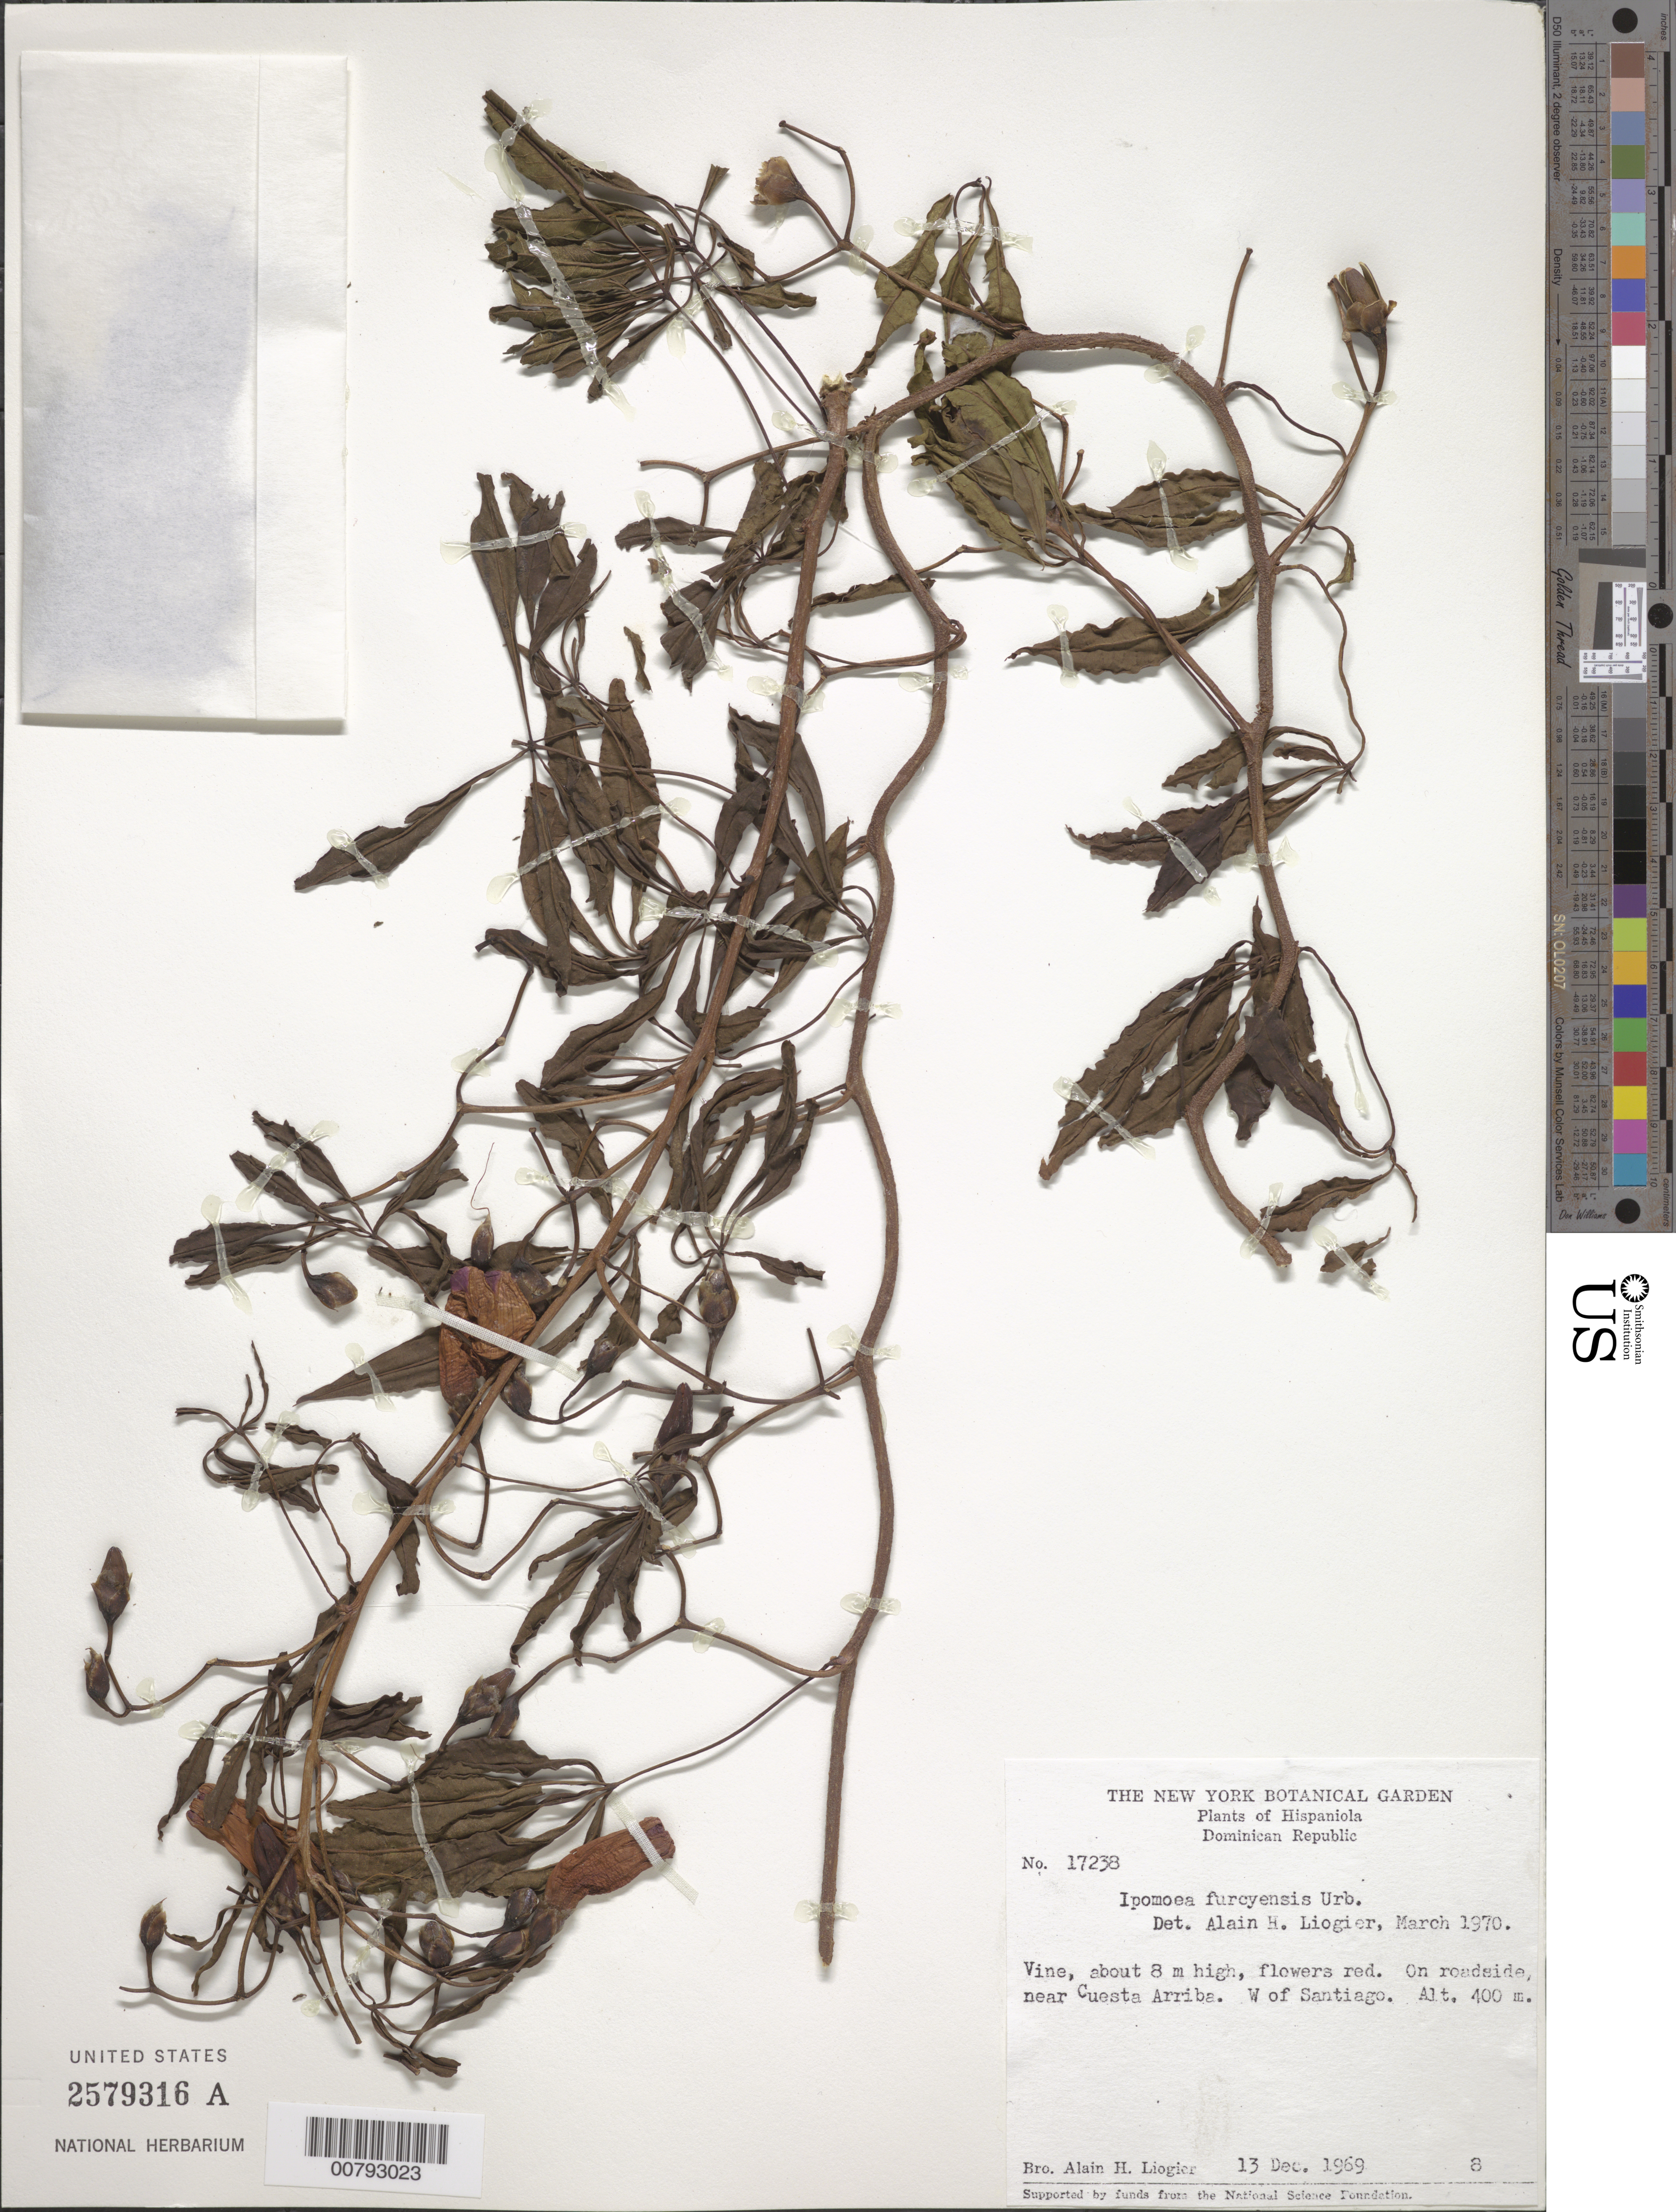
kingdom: Plantae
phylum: Tracheophyta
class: Magnoliopsida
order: Solanales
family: Convolvulaceae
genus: Ipomoea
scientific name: Ipomoea furcyensis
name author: Urb.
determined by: Liogier, Alain H.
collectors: A. H. Liogier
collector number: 17238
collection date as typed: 13 Dec 1969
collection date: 1969-12-13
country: Dominican Republic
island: Hispaniola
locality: W of Santiago, near Cuesta Arriba.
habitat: On roadside.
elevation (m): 400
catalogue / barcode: US 2579316A